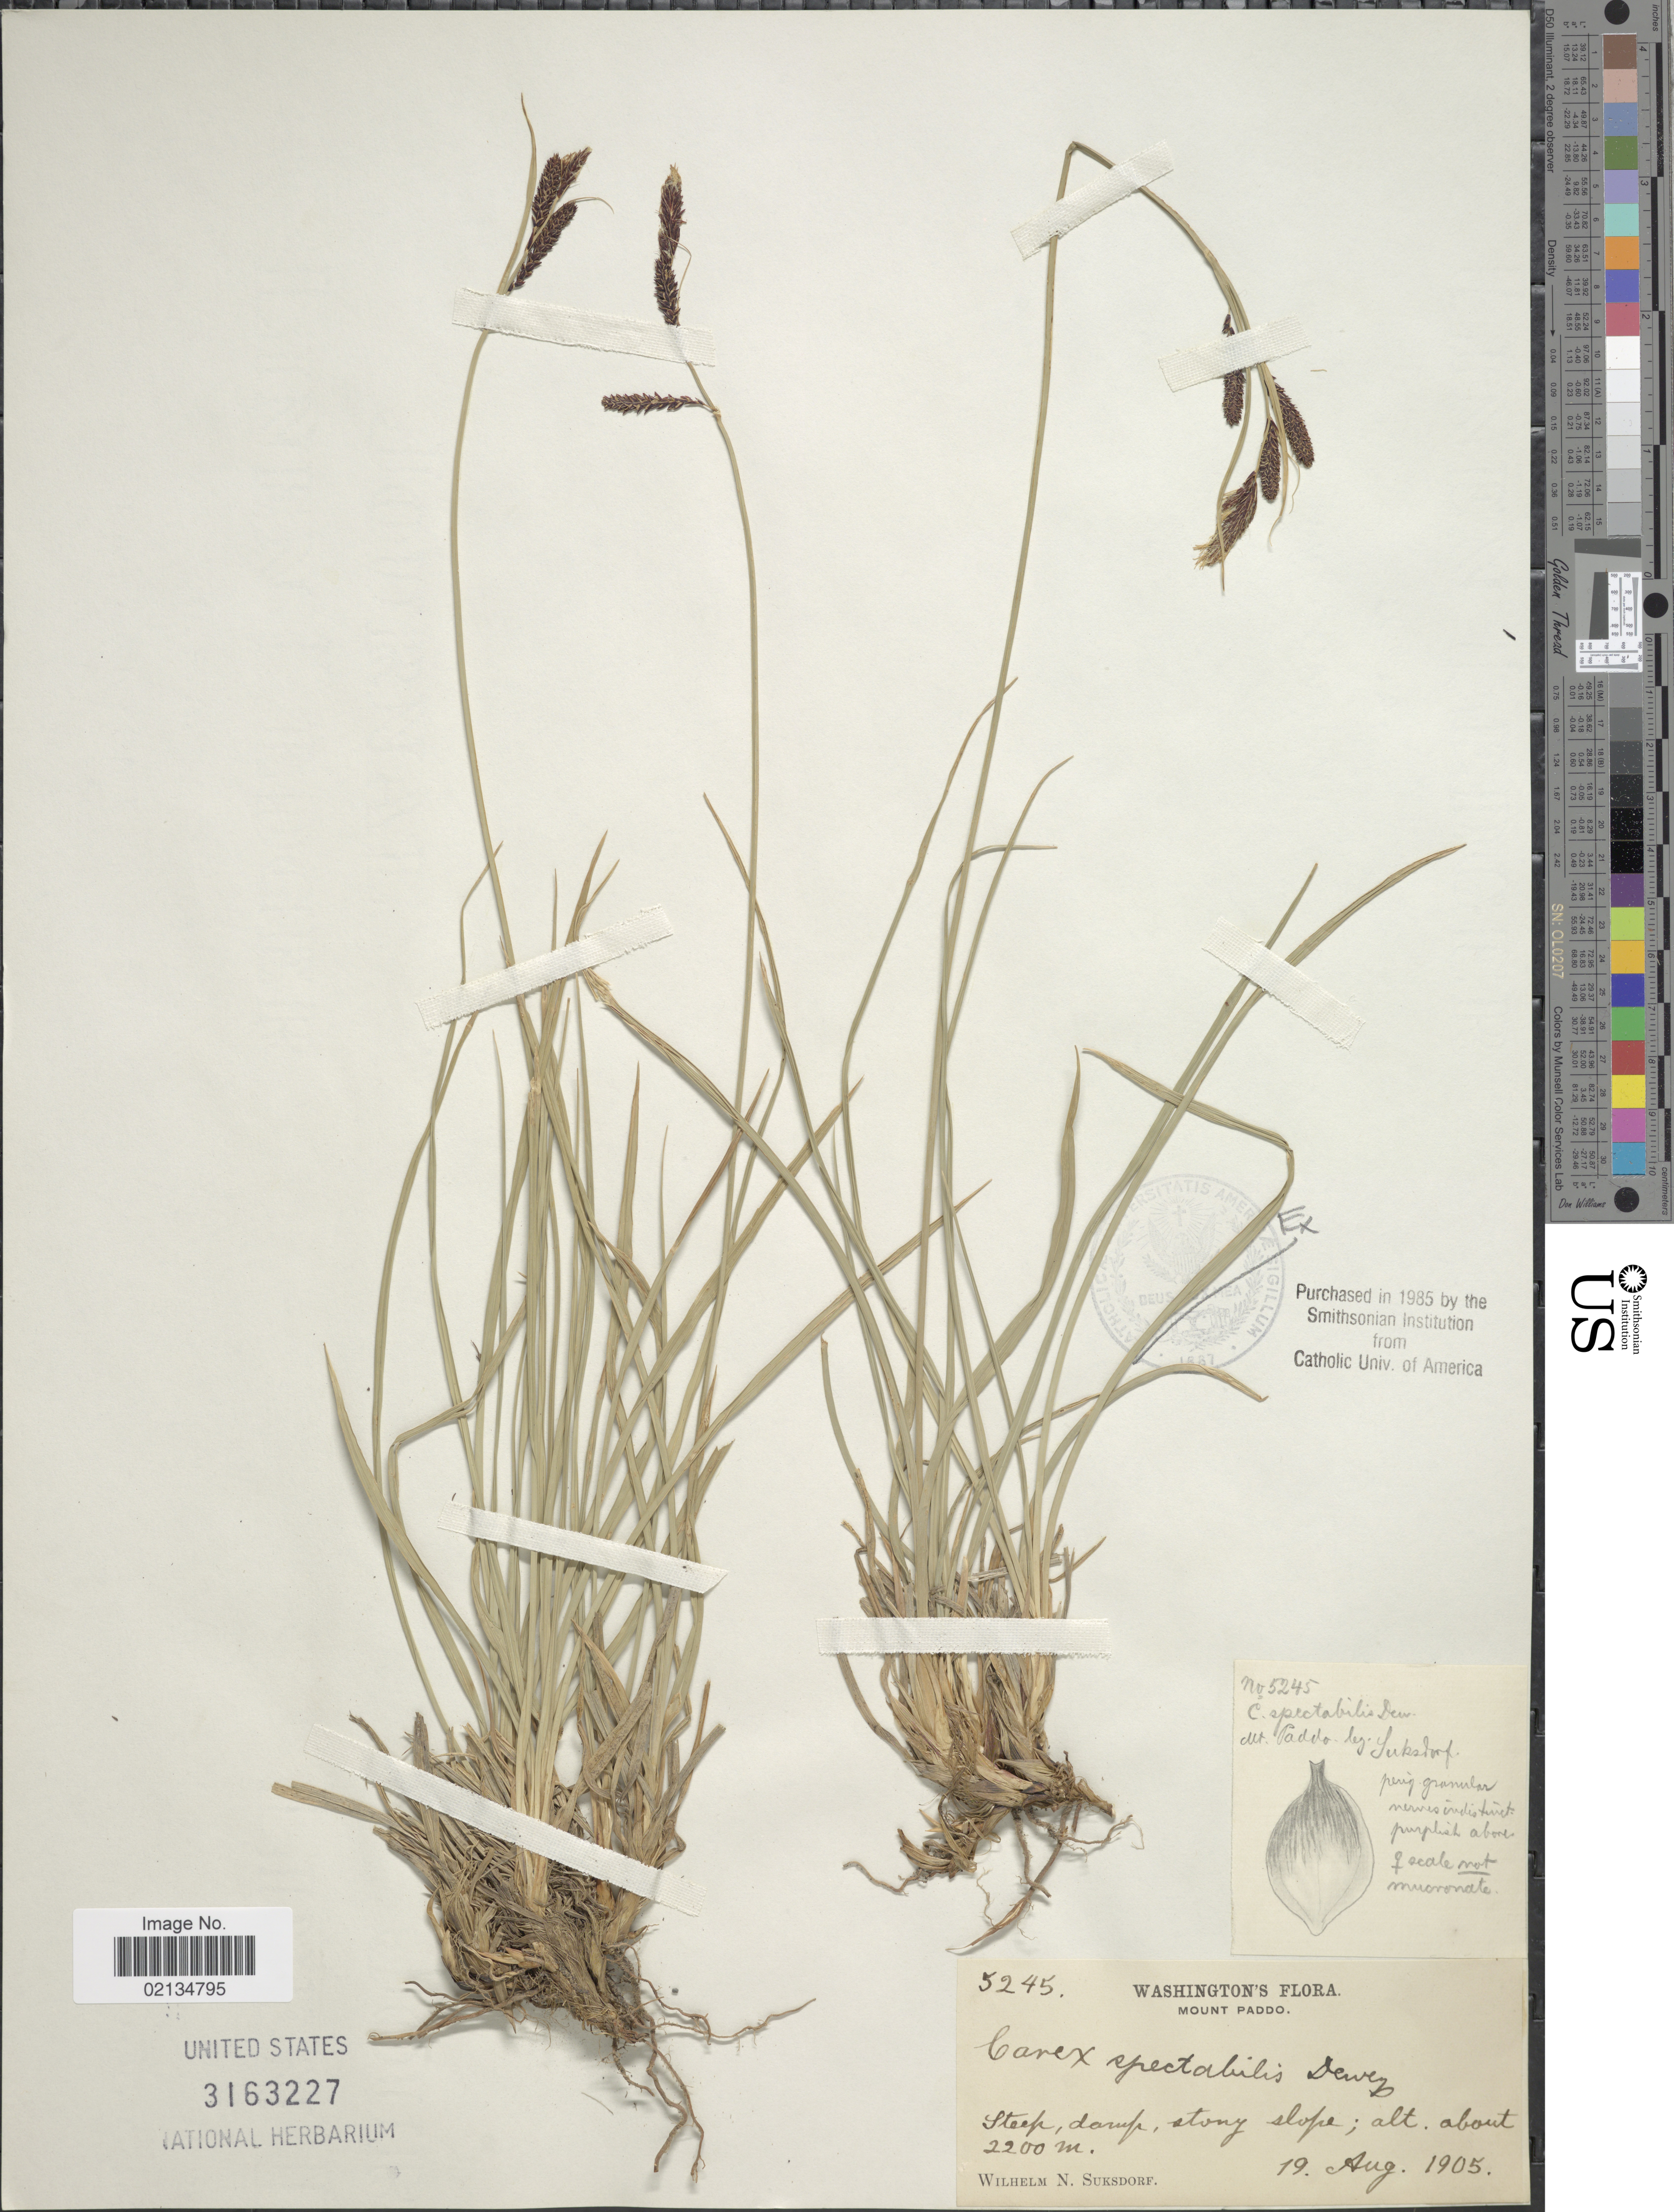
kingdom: Plantae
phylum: Tracheophyta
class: Liliopsida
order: Poales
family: Cyperaceae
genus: Carex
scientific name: Carex spectabilis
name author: Dewey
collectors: W. N. Suksdorf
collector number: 5245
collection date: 1905-08-19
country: United States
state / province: Washington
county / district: Skamania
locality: Mount Paddo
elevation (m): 2200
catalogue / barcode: US 3163227